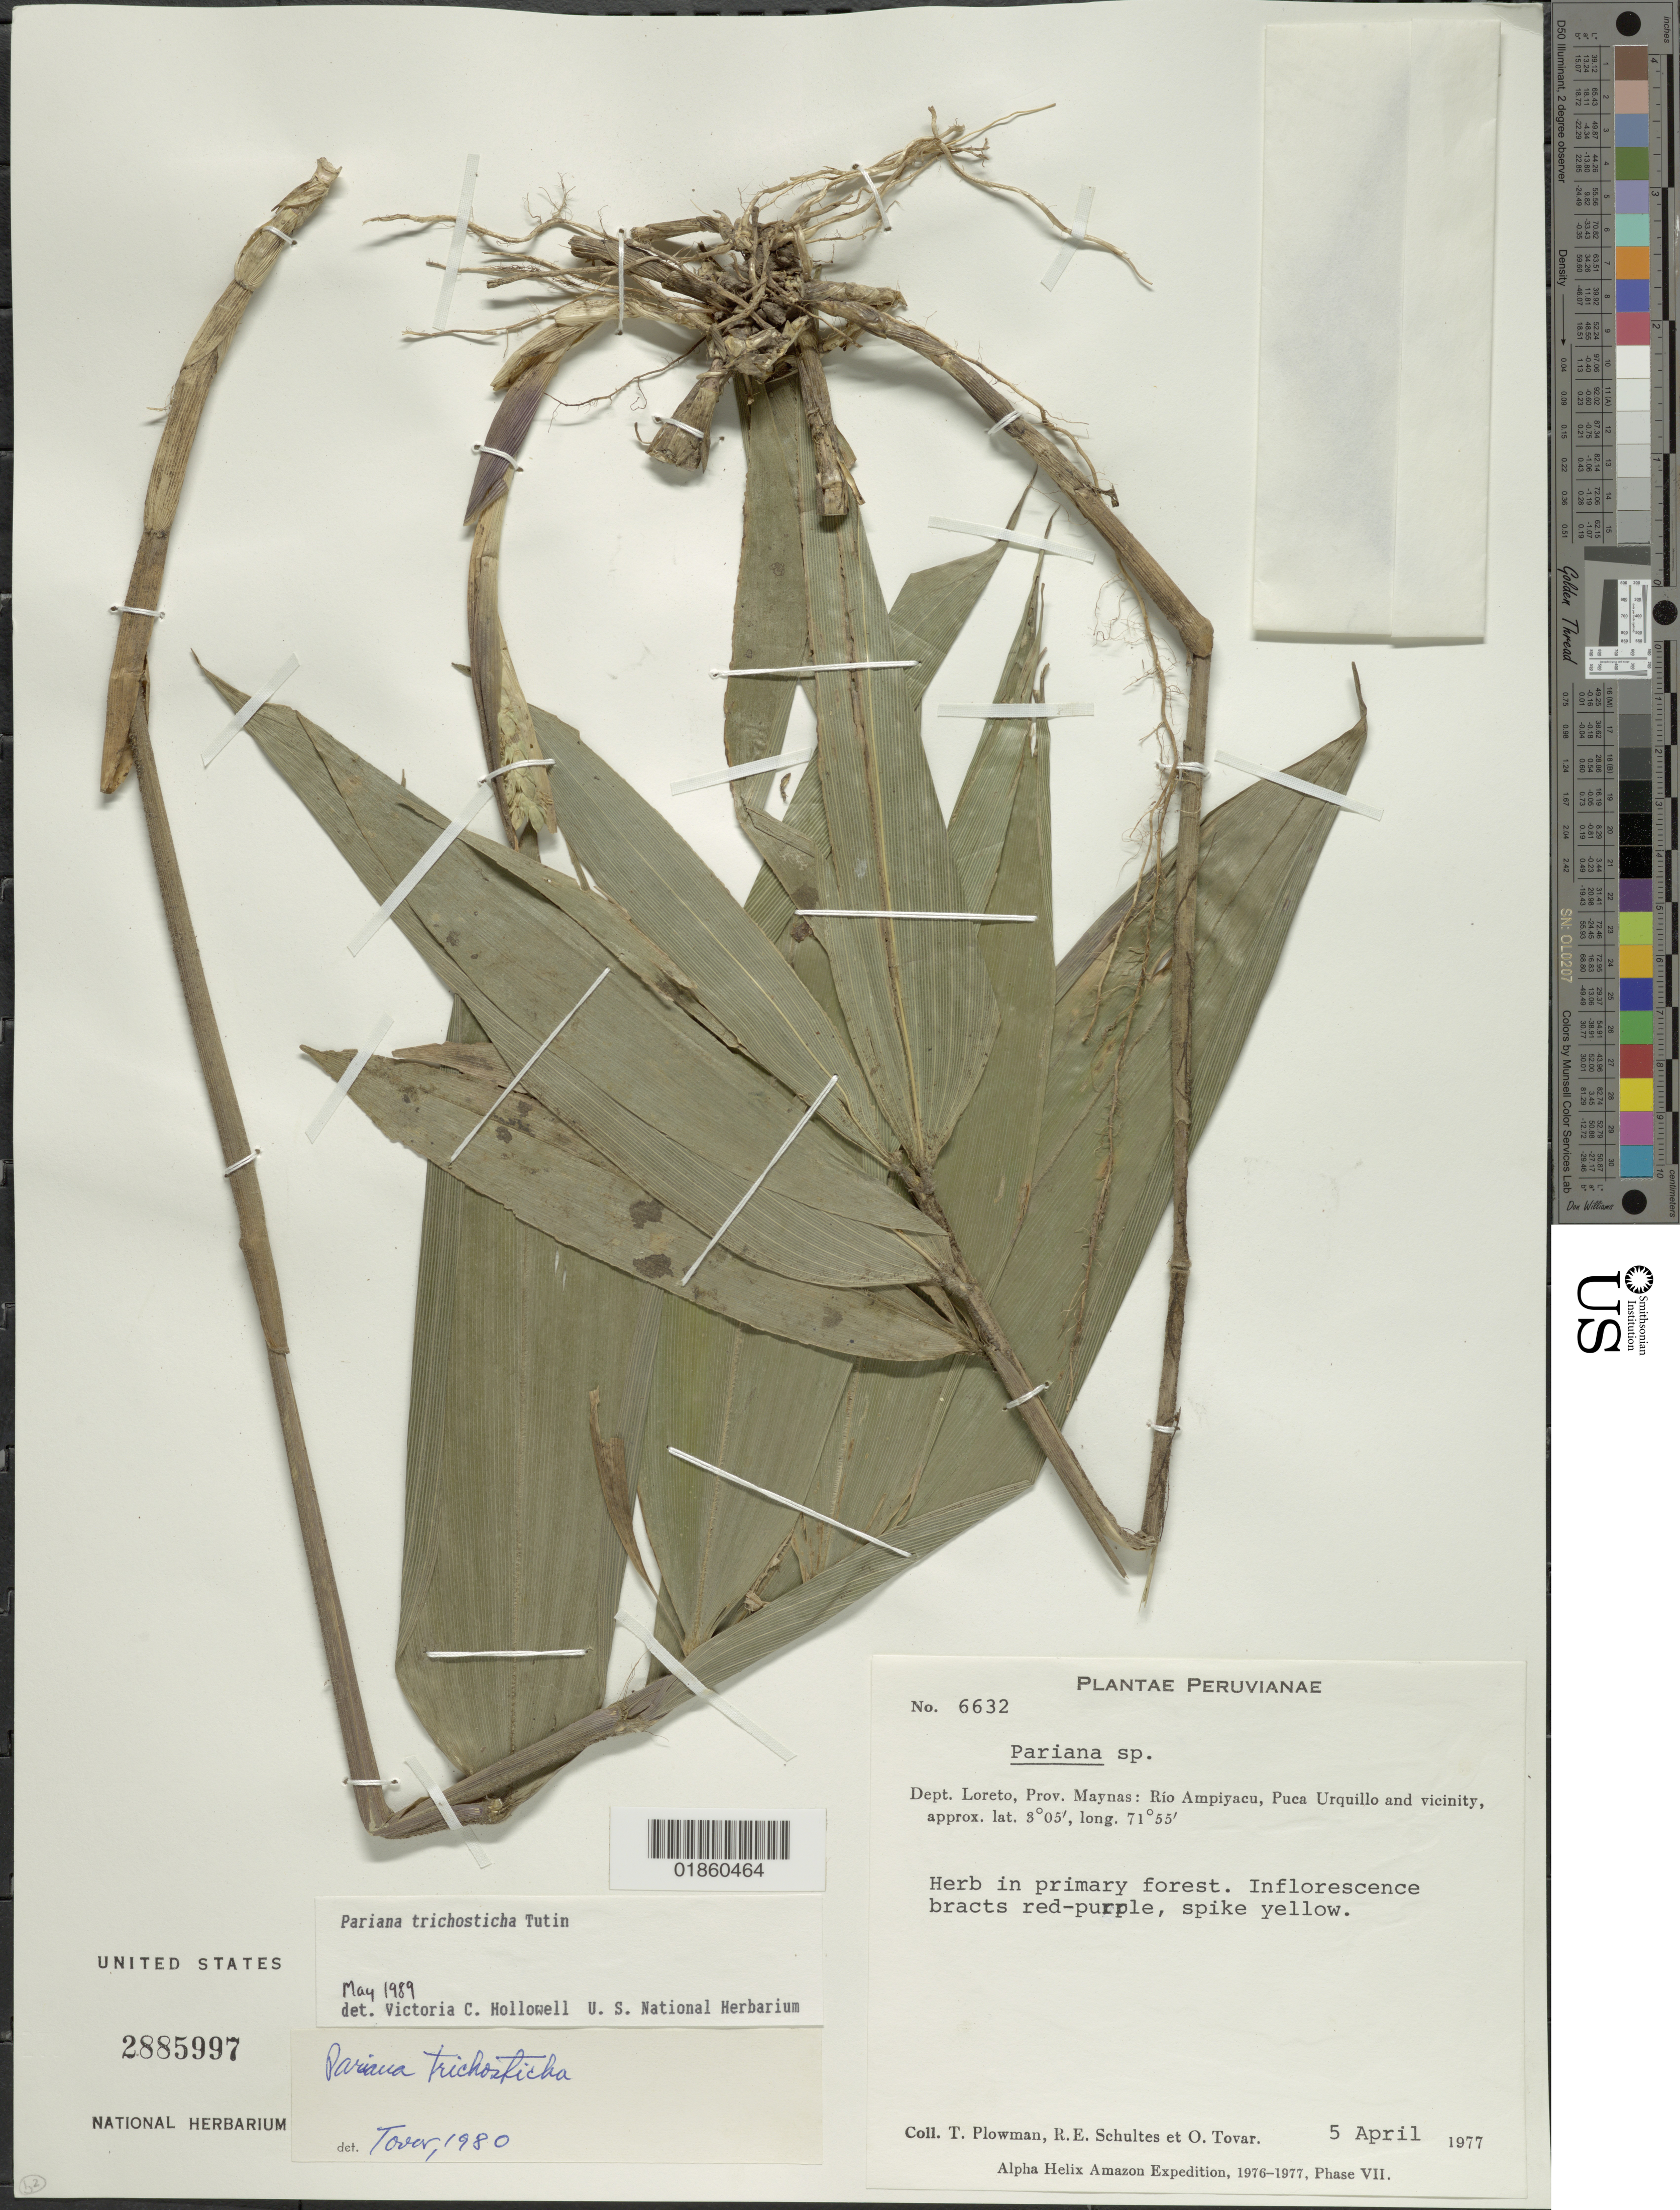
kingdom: Plantae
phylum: Tracheophyta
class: Liliopsida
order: Poales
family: Poaceae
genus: Pariana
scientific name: Pariana trichosticha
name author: Tutin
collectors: T. Plowman, R. E. Schultes & Ó. Tovar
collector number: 6332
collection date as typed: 05 Apr 1977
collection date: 1977-04-05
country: Peru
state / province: Loreto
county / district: Maynas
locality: Rio Ampiyacu, Puca Urquillo and vicinity.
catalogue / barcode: US 2885997